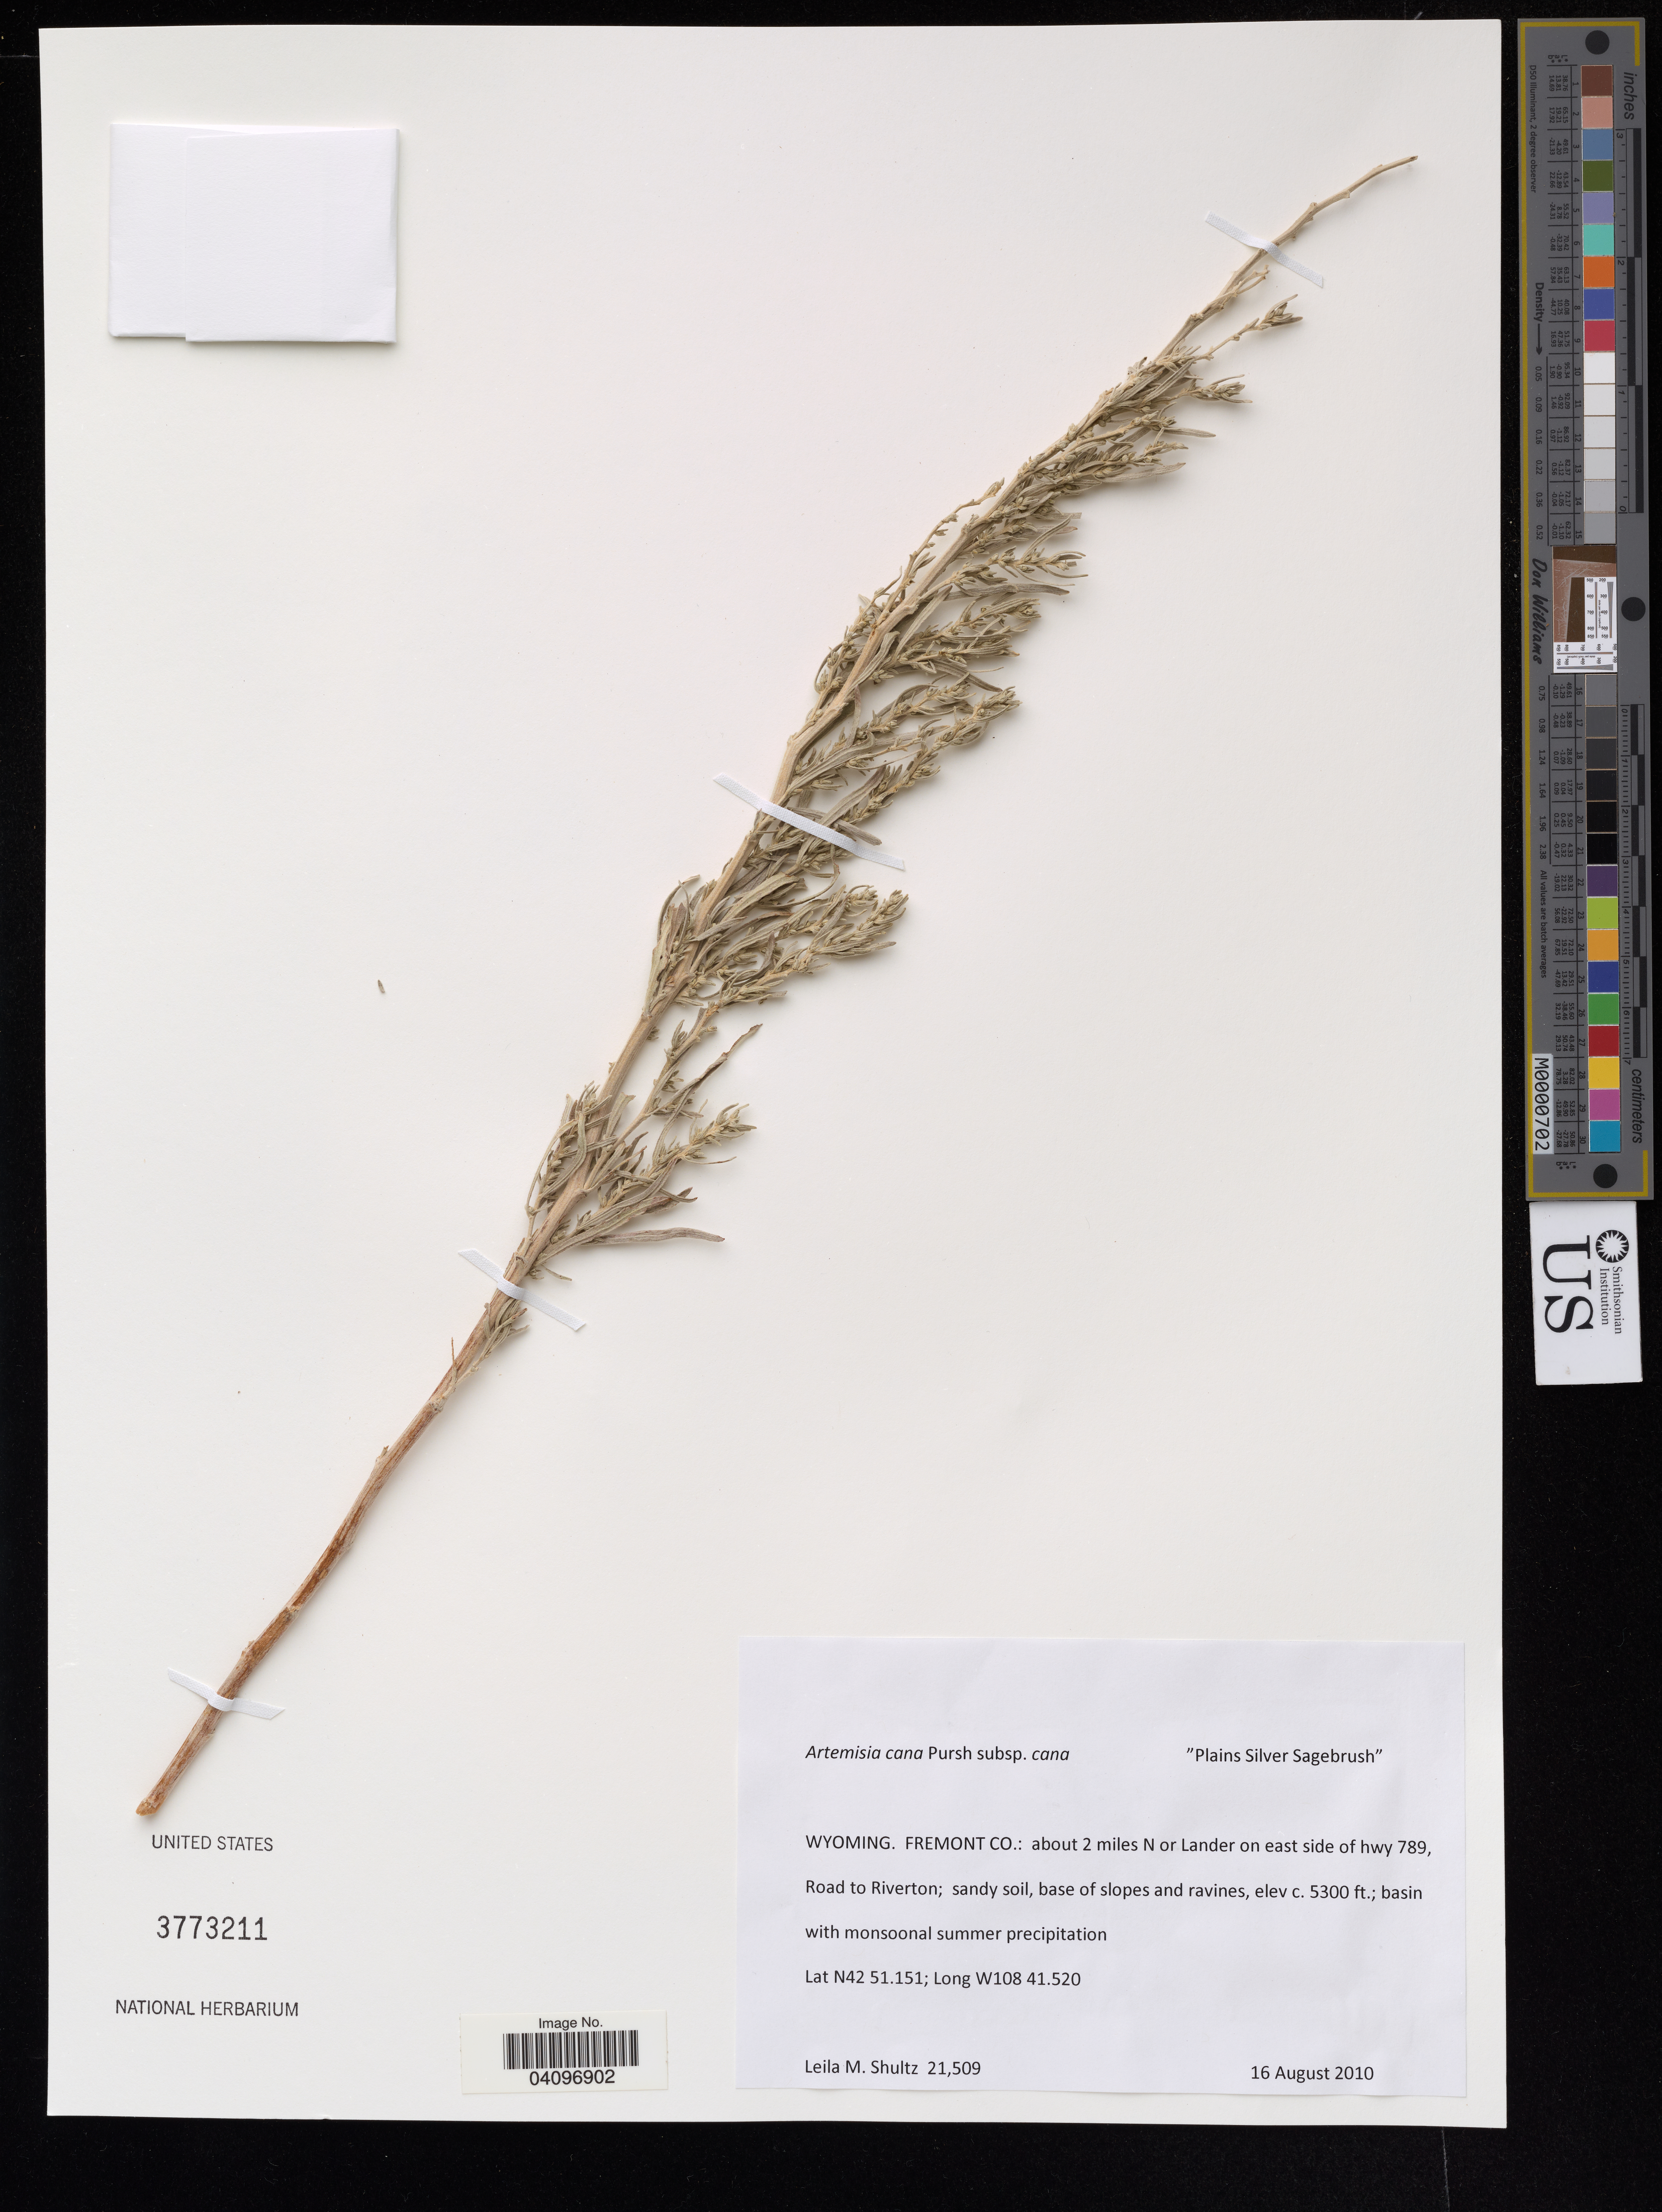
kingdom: Plantae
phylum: Tracheophyta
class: Magnoliopsida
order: Asterales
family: Asteraceae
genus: Artemisia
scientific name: Artemisia cana subsp. cana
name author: Pursh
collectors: L. Shultz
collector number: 21509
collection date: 2010-08-16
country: United States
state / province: Wyoming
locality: Frement Co.: about 2 miles N or Lander on east side of hwy 789, Road to Riverton.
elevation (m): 1615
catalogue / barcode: US 3773211